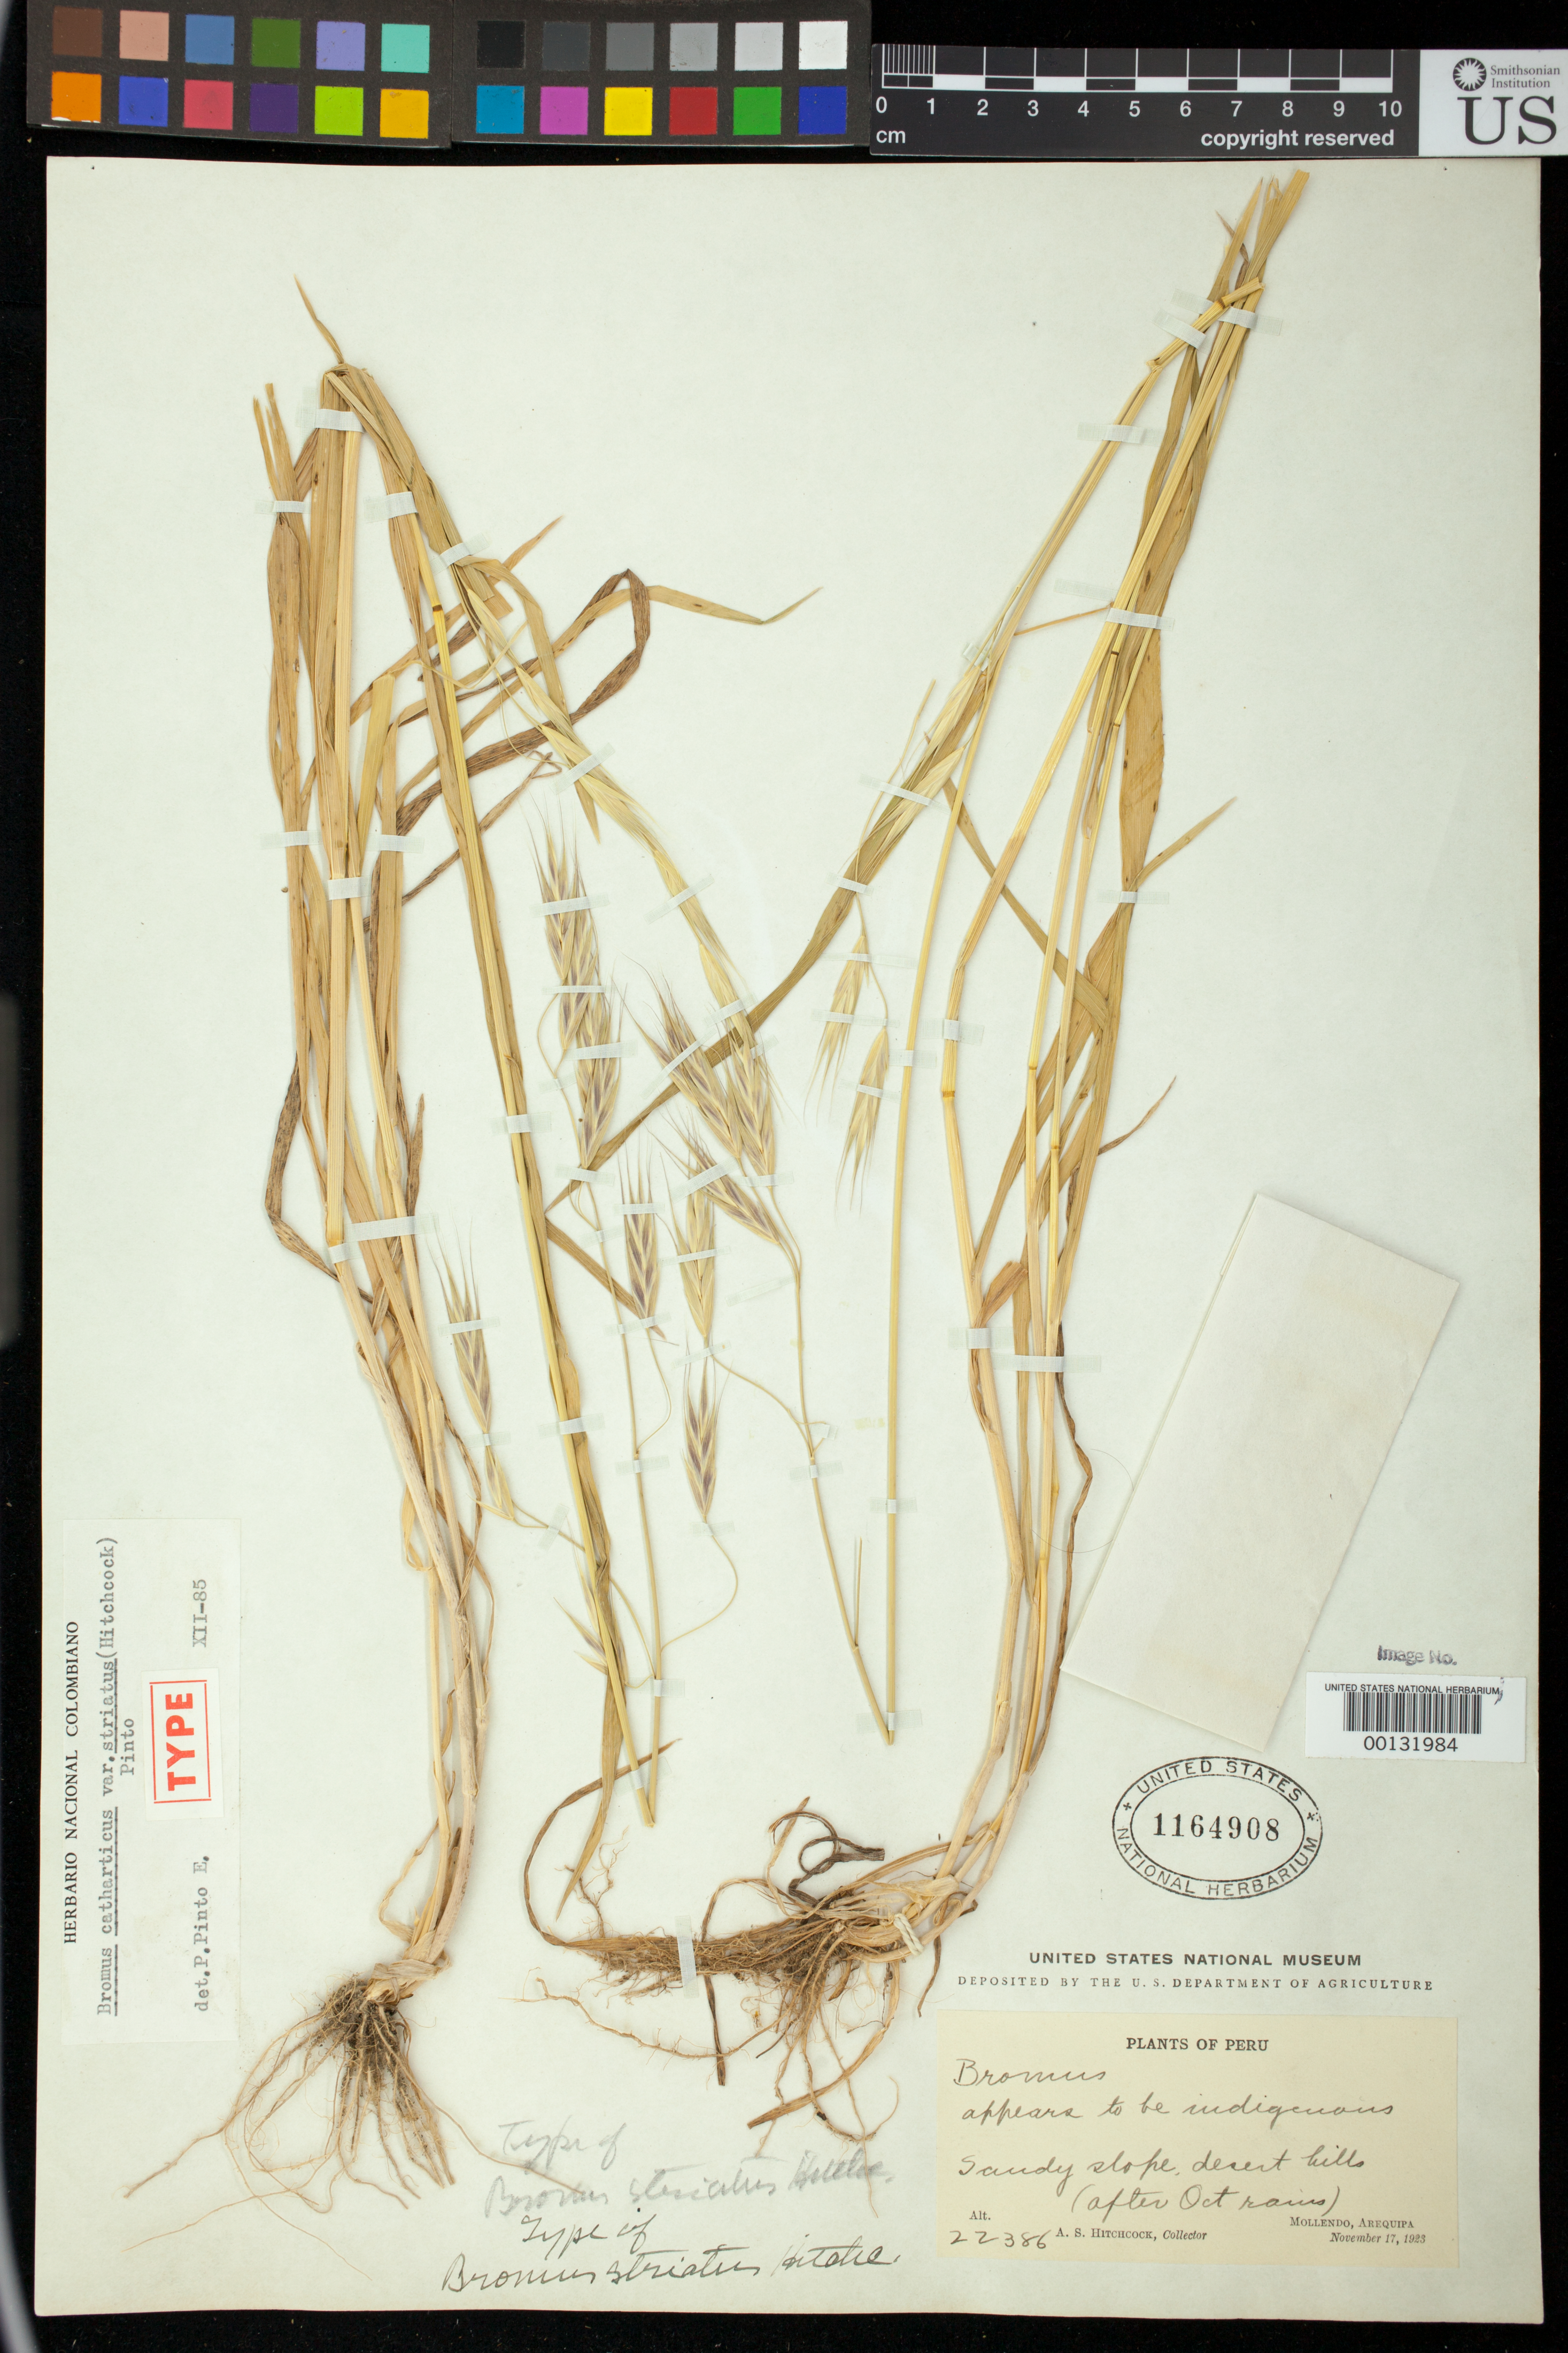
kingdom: Plantae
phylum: Tracheophyta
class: Liliopsida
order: Poales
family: Poaceae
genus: Bromus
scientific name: Bromus striatus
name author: Hitchc.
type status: Holotype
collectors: A. S. Hitchcock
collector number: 22386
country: Peru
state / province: Arequipa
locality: Distrito Mollendo [?], Mollendo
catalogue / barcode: US 1164908